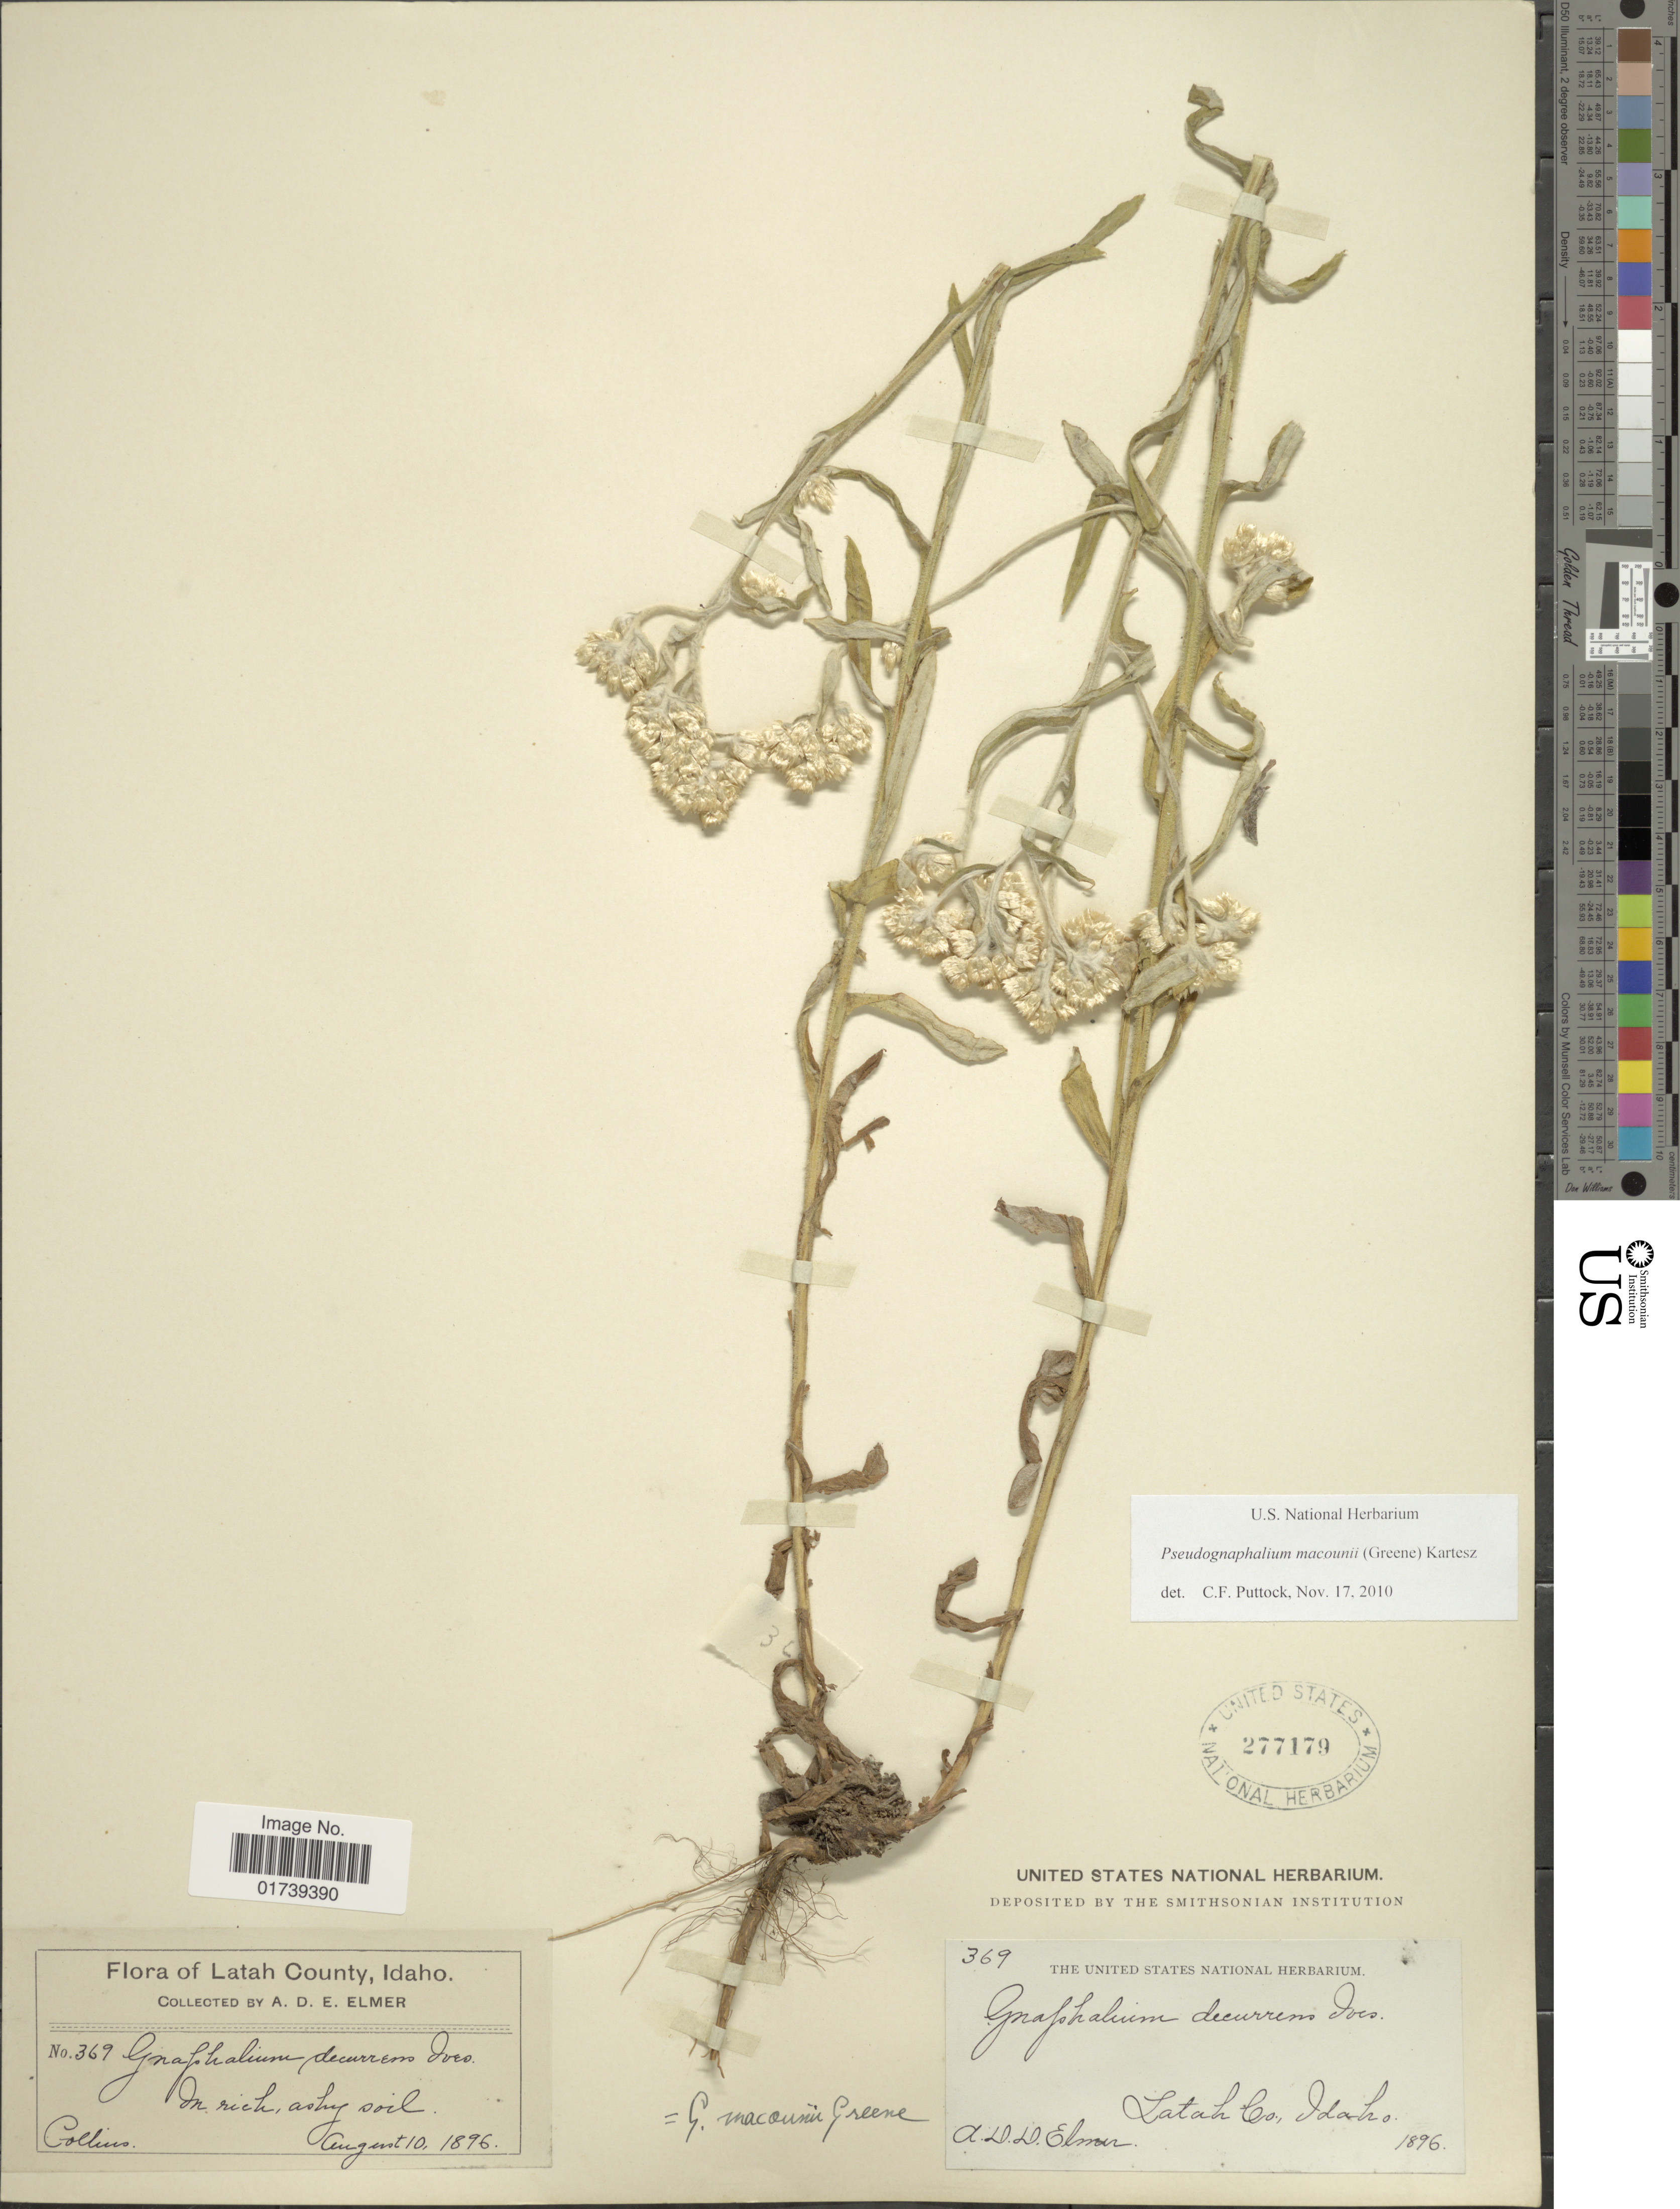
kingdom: Plantae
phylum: Tracheophyta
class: Magnoliopsida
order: Asterales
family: Asteraceae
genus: Pseudognaphalium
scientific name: Pseudognaphalium macounii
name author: (Greene) Kartesz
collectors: A. D. E. Elmer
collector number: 369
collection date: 1896-08-10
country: United States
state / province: Idaho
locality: Latah Co., Idaho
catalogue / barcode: US 277179